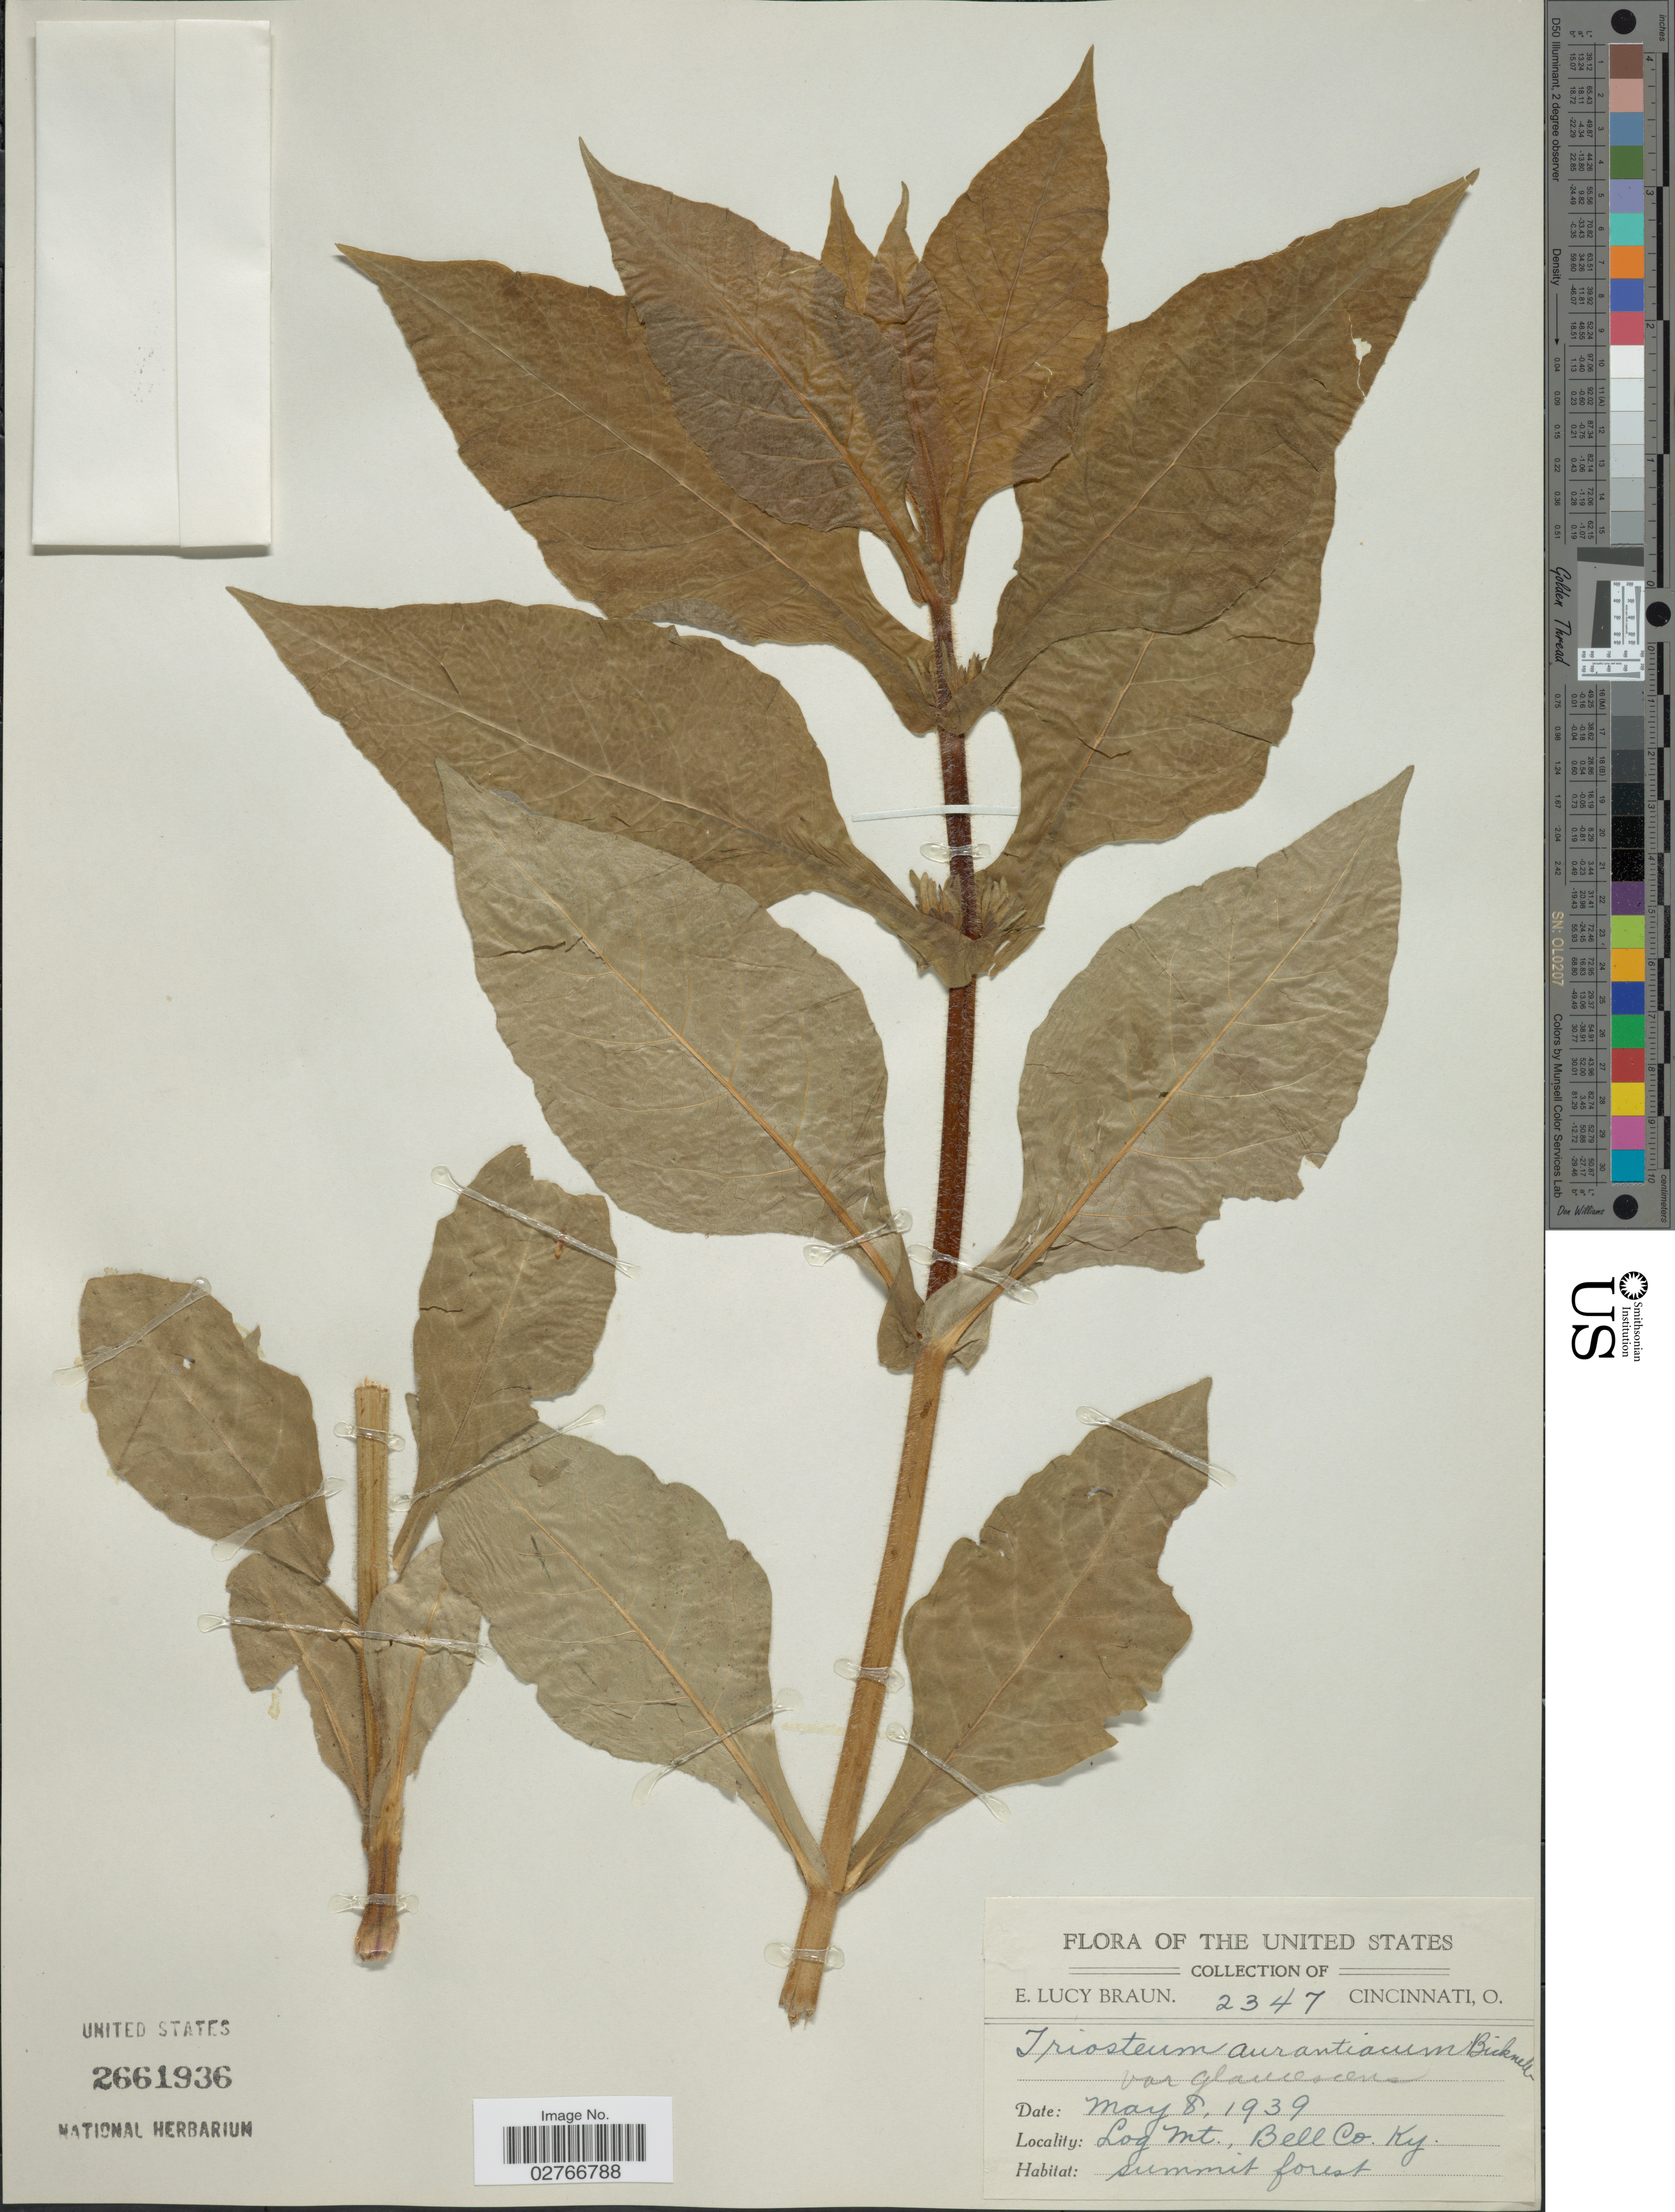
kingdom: Plantae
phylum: Tracheophyta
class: Magnoliopsida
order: Dipsacales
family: Caprifoliaceae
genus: Triosteum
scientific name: Triosteum aurantiacum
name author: E.P. Bicknell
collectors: E. L. Braun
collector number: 2347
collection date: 1939-05-08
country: United States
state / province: Kentucky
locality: Log Mt., Bell Co.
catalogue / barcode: US 2661936